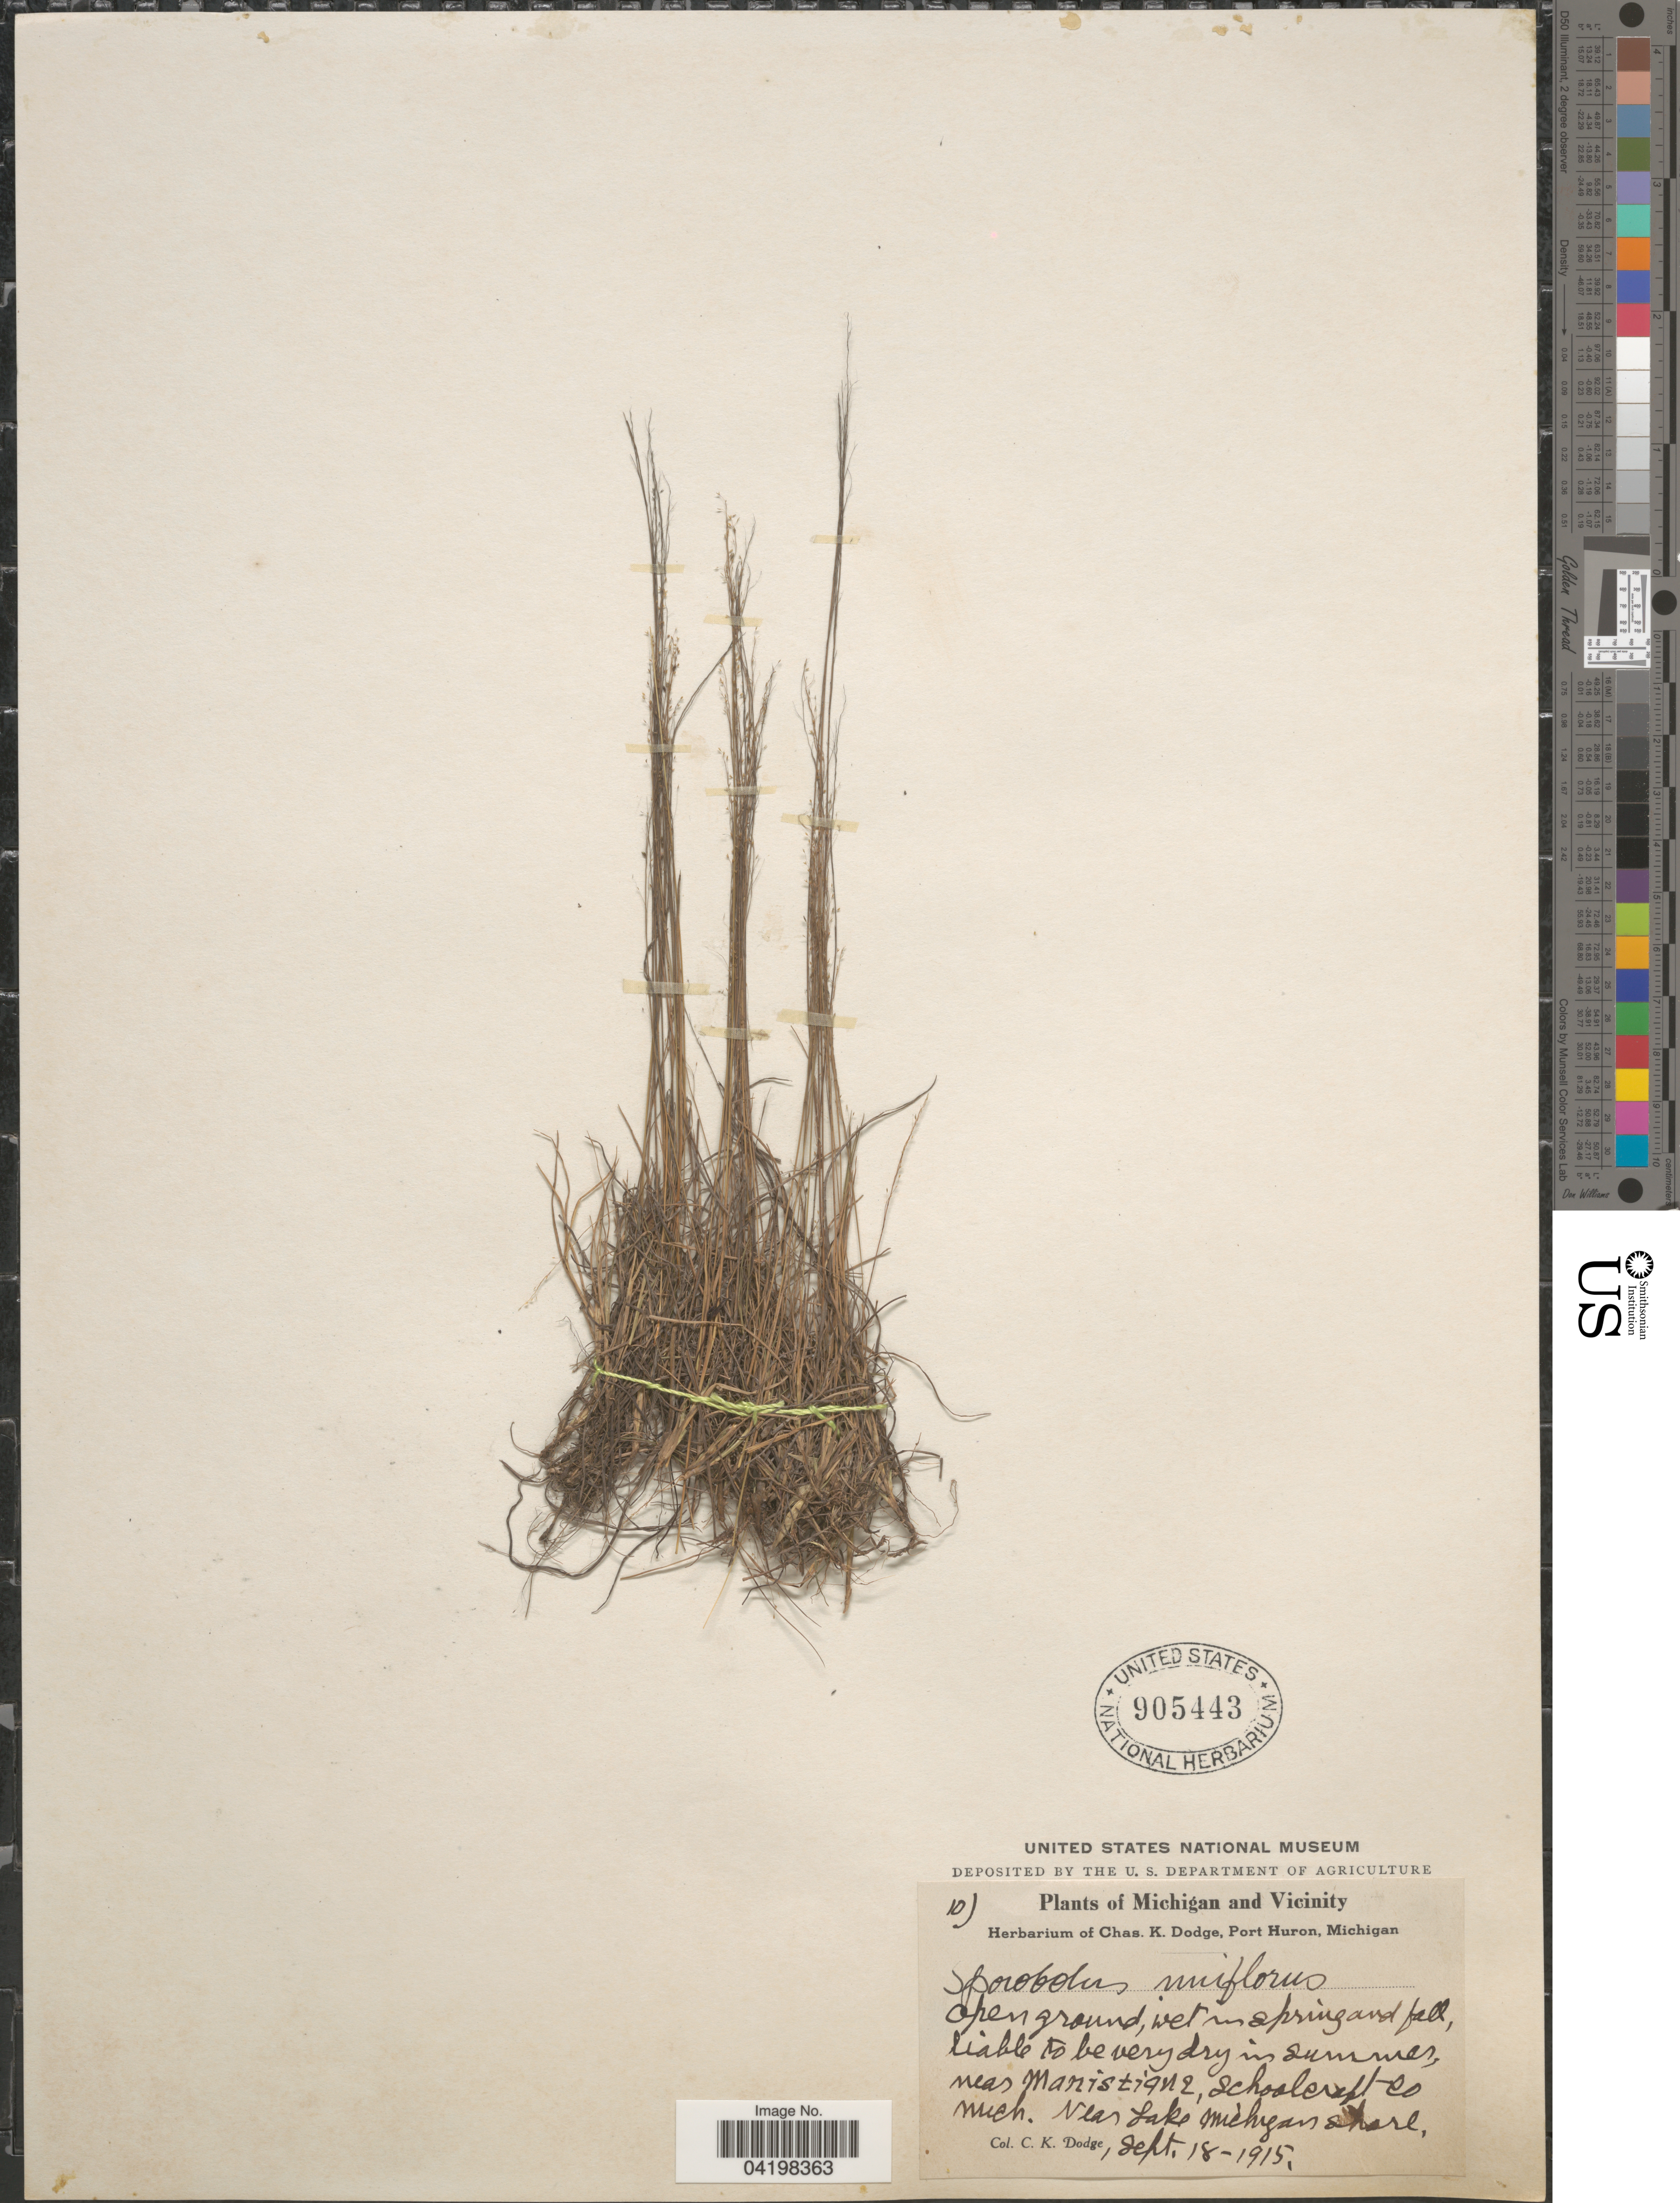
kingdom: Plantae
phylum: Tracheophyta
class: Liliopsida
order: Poales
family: Poaceae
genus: Muhlenbergia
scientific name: Muhlenbergia uniflora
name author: (Muhl.) Fernald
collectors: C. Dodge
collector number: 10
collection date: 1915-09-18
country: United States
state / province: Michigan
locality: Michigan and Vicinity. Near Manistique, Schoolcraft Co. Near Lake Michigan shore.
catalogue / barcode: US 905443